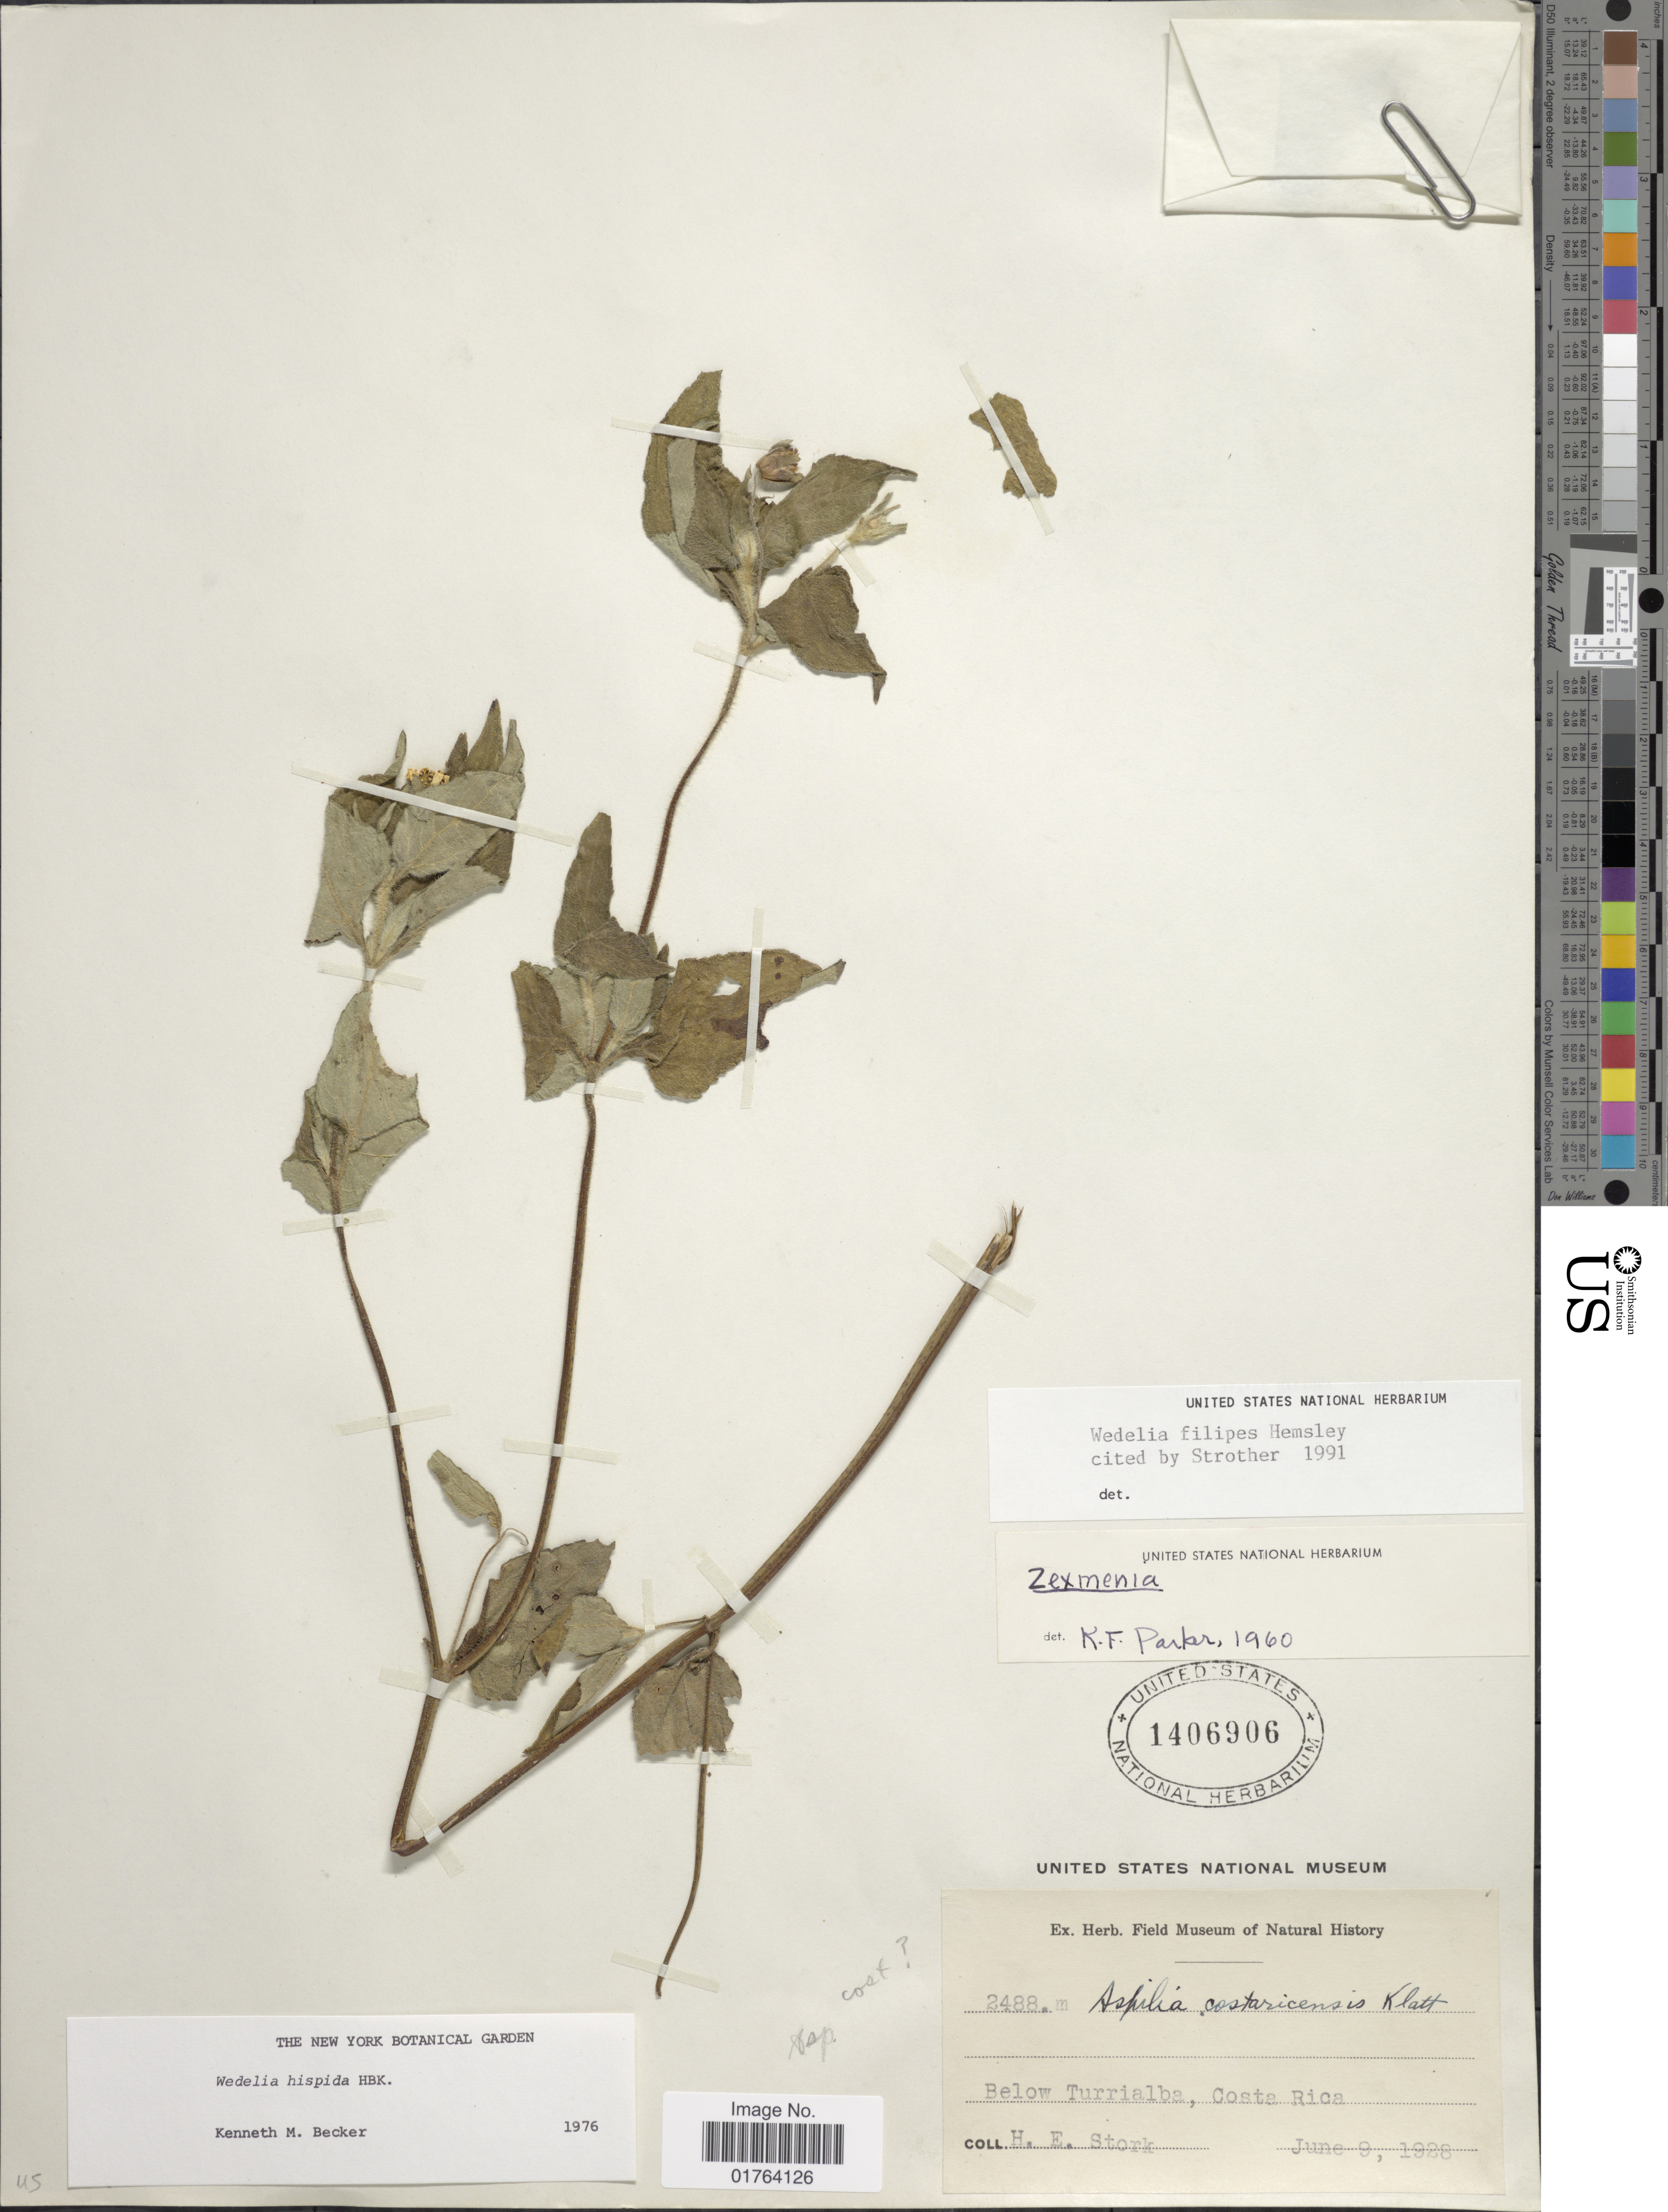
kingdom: Plantae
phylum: Tracheophyta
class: Magnoliopsida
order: Asterales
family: Asteraceae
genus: Wedelia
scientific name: Wedelia filipes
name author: Hemsl.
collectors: H. E. Stork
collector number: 2488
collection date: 1928-06-09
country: Costa Rica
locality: Turrialba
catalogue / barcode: US 1406906